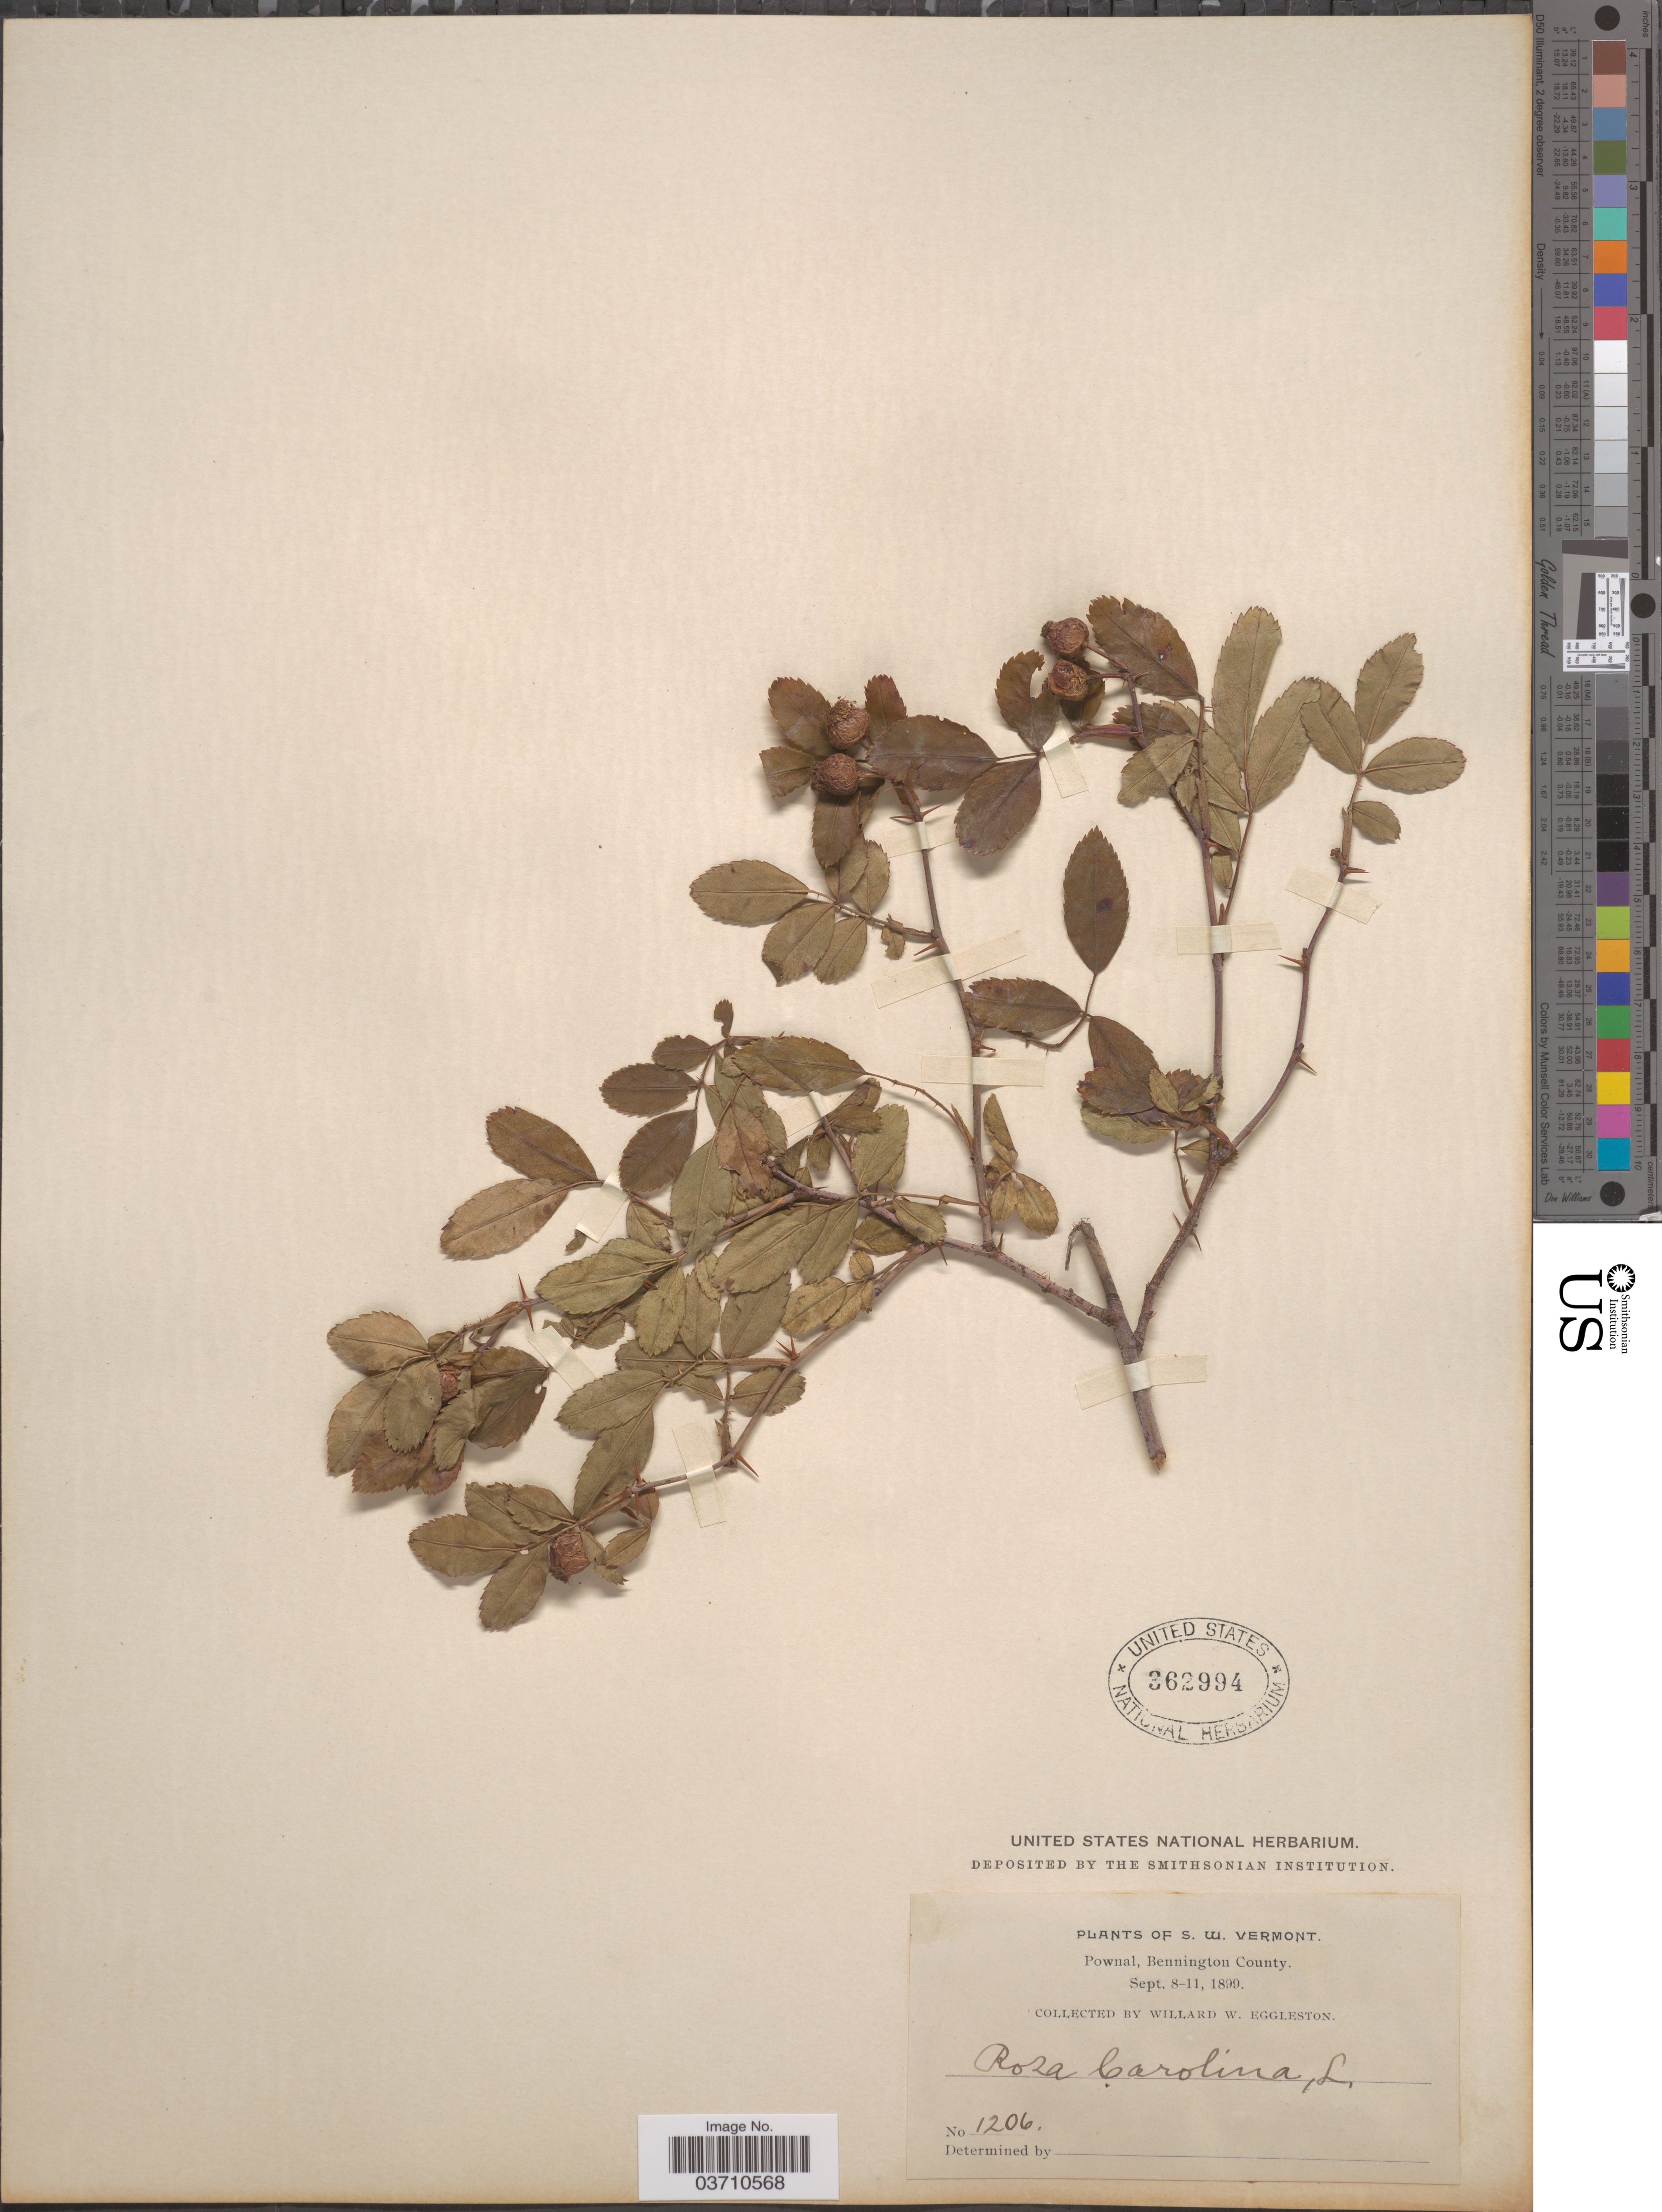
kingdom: Plantae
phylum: Tracheophyta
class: Magnoliopsida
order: Rosales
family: Rosaceae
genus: Rosa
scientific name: Rosa humilis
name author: Marshall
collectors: W. W. Eggleston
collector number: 1206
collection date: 1899-09-08/1899-09-11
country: United States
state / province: Vermont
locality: S. W. Vermont. Pownal, Bennington County.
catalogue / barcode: US 362994